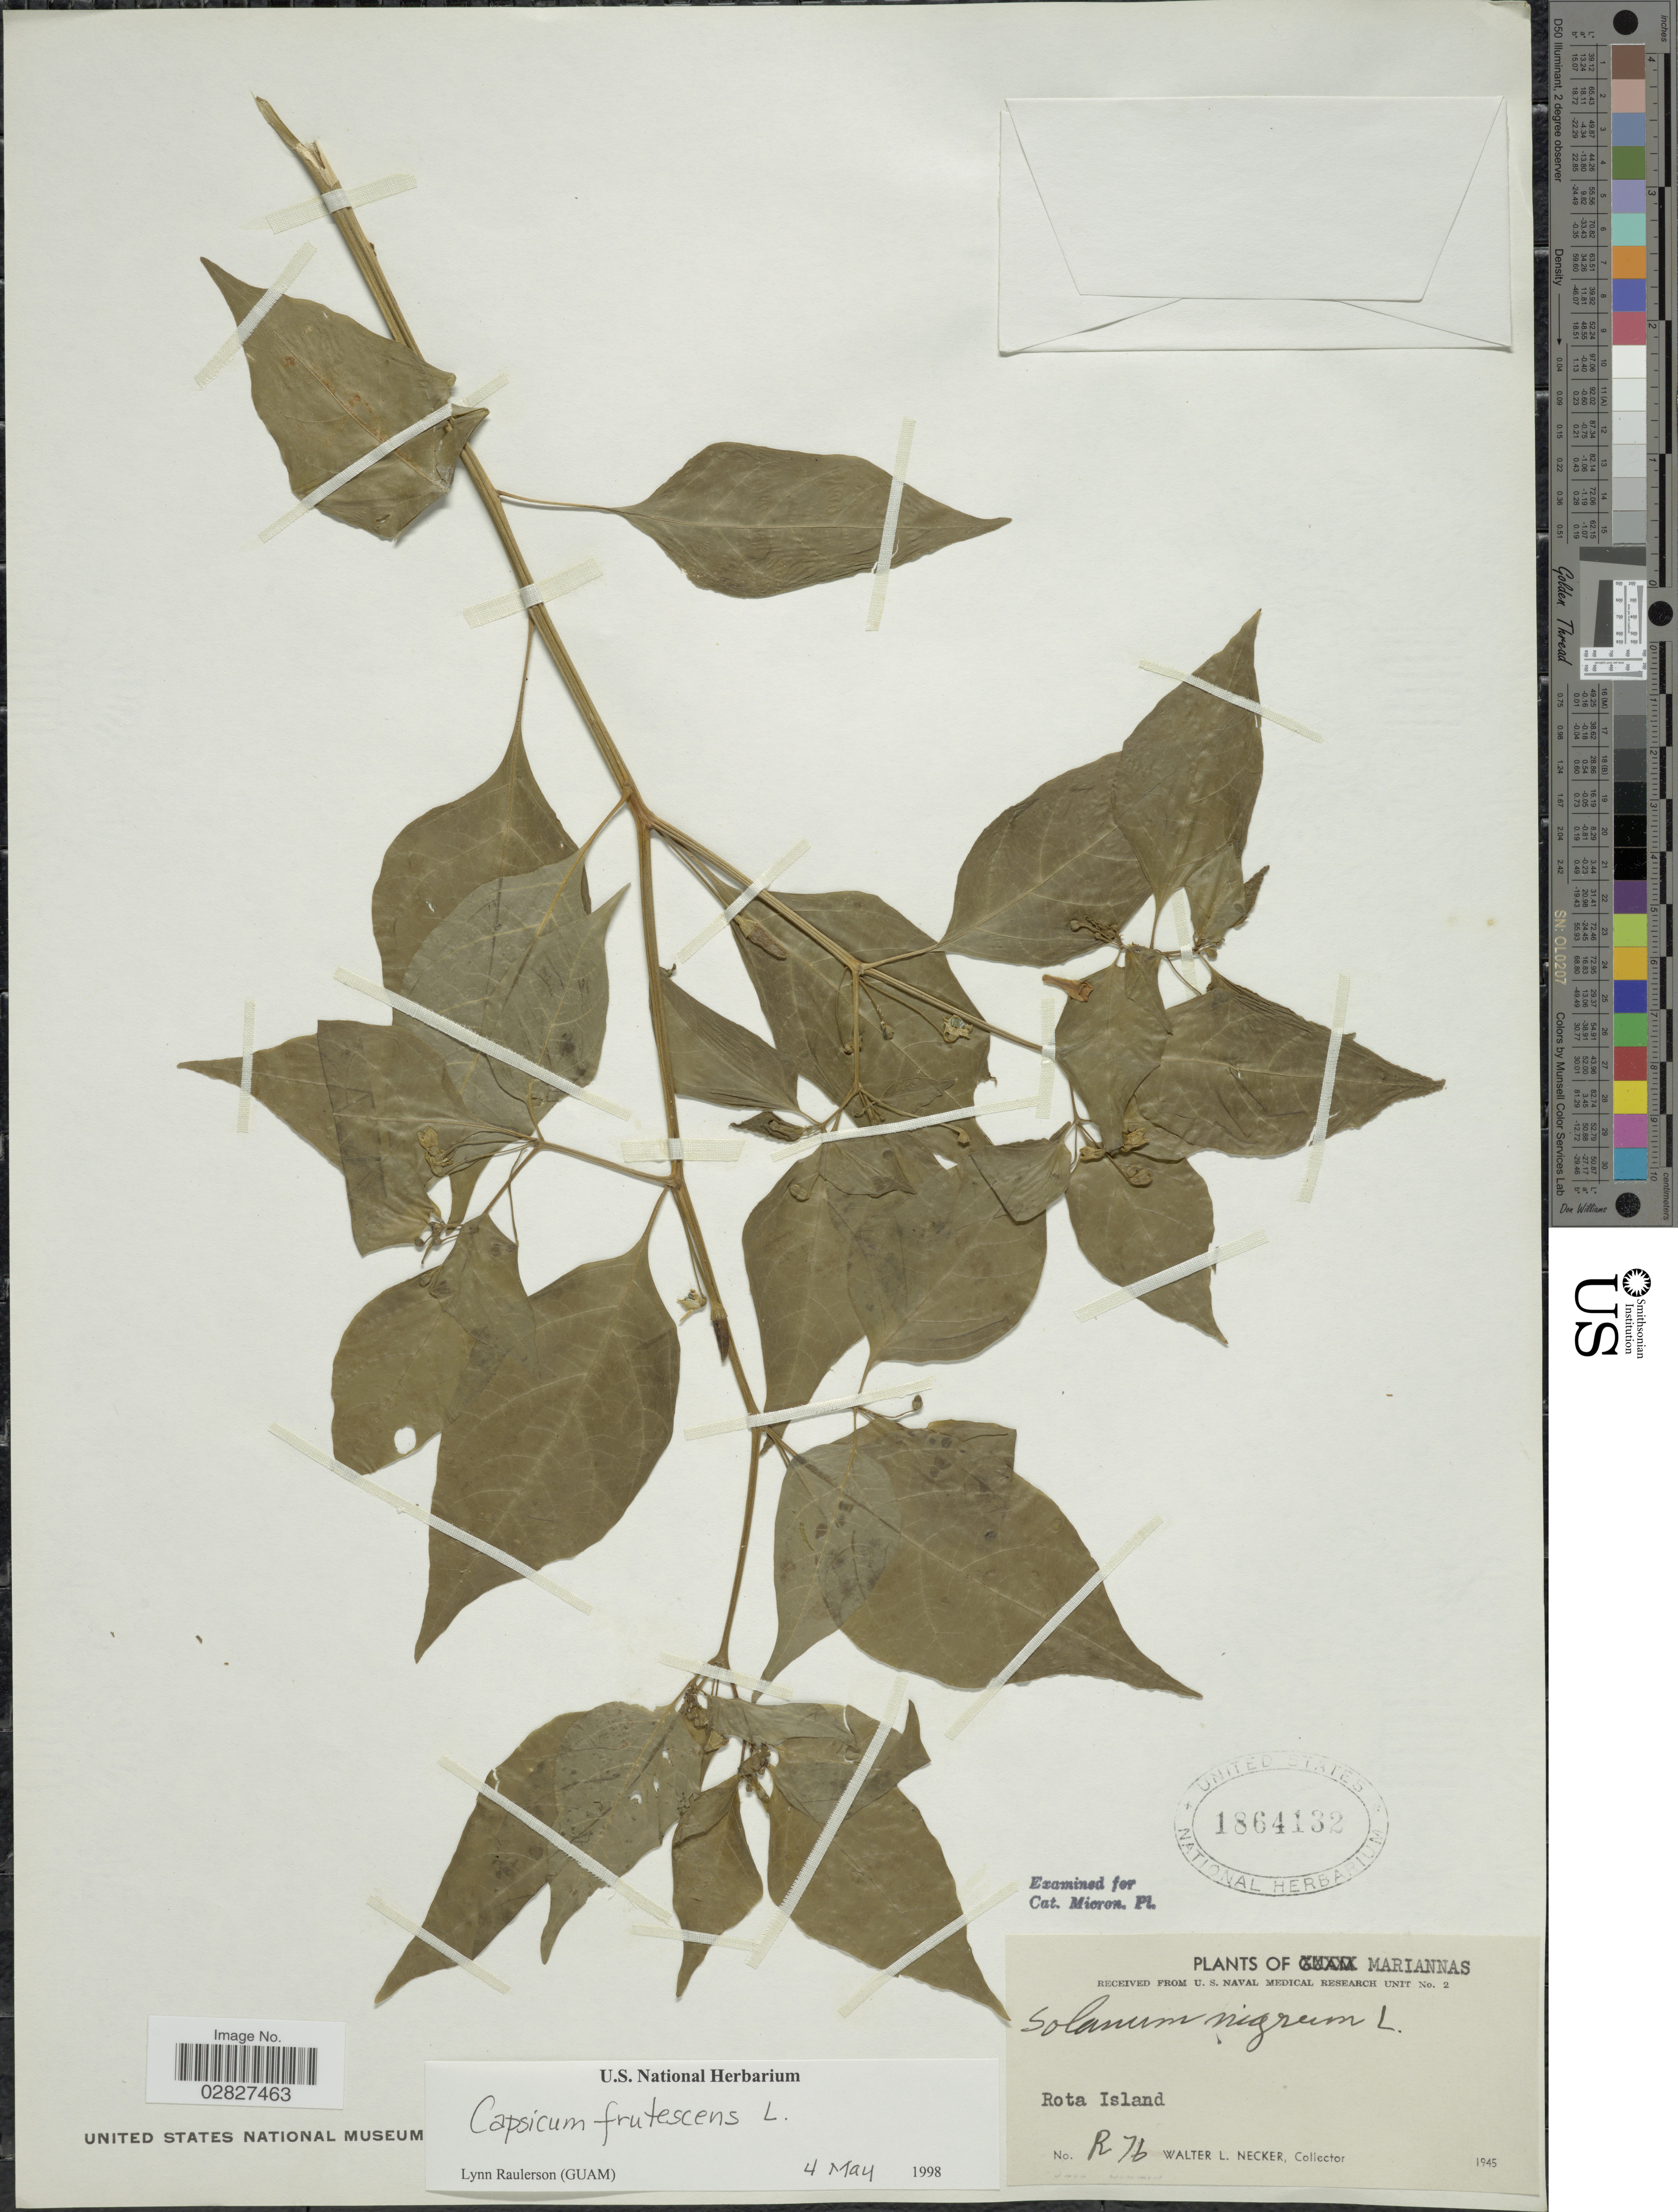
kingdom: Plantae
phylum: Tracheophyta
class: Magnoliopsida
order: Solanales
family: Solanaceae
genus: Capsicum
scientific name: Capsicum frutescens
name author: L.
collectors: W. L. Necker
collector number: R 76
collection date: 1945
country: Northern Mariana Islands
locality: Mariannas. Rota Island.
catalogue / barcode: US 1864132